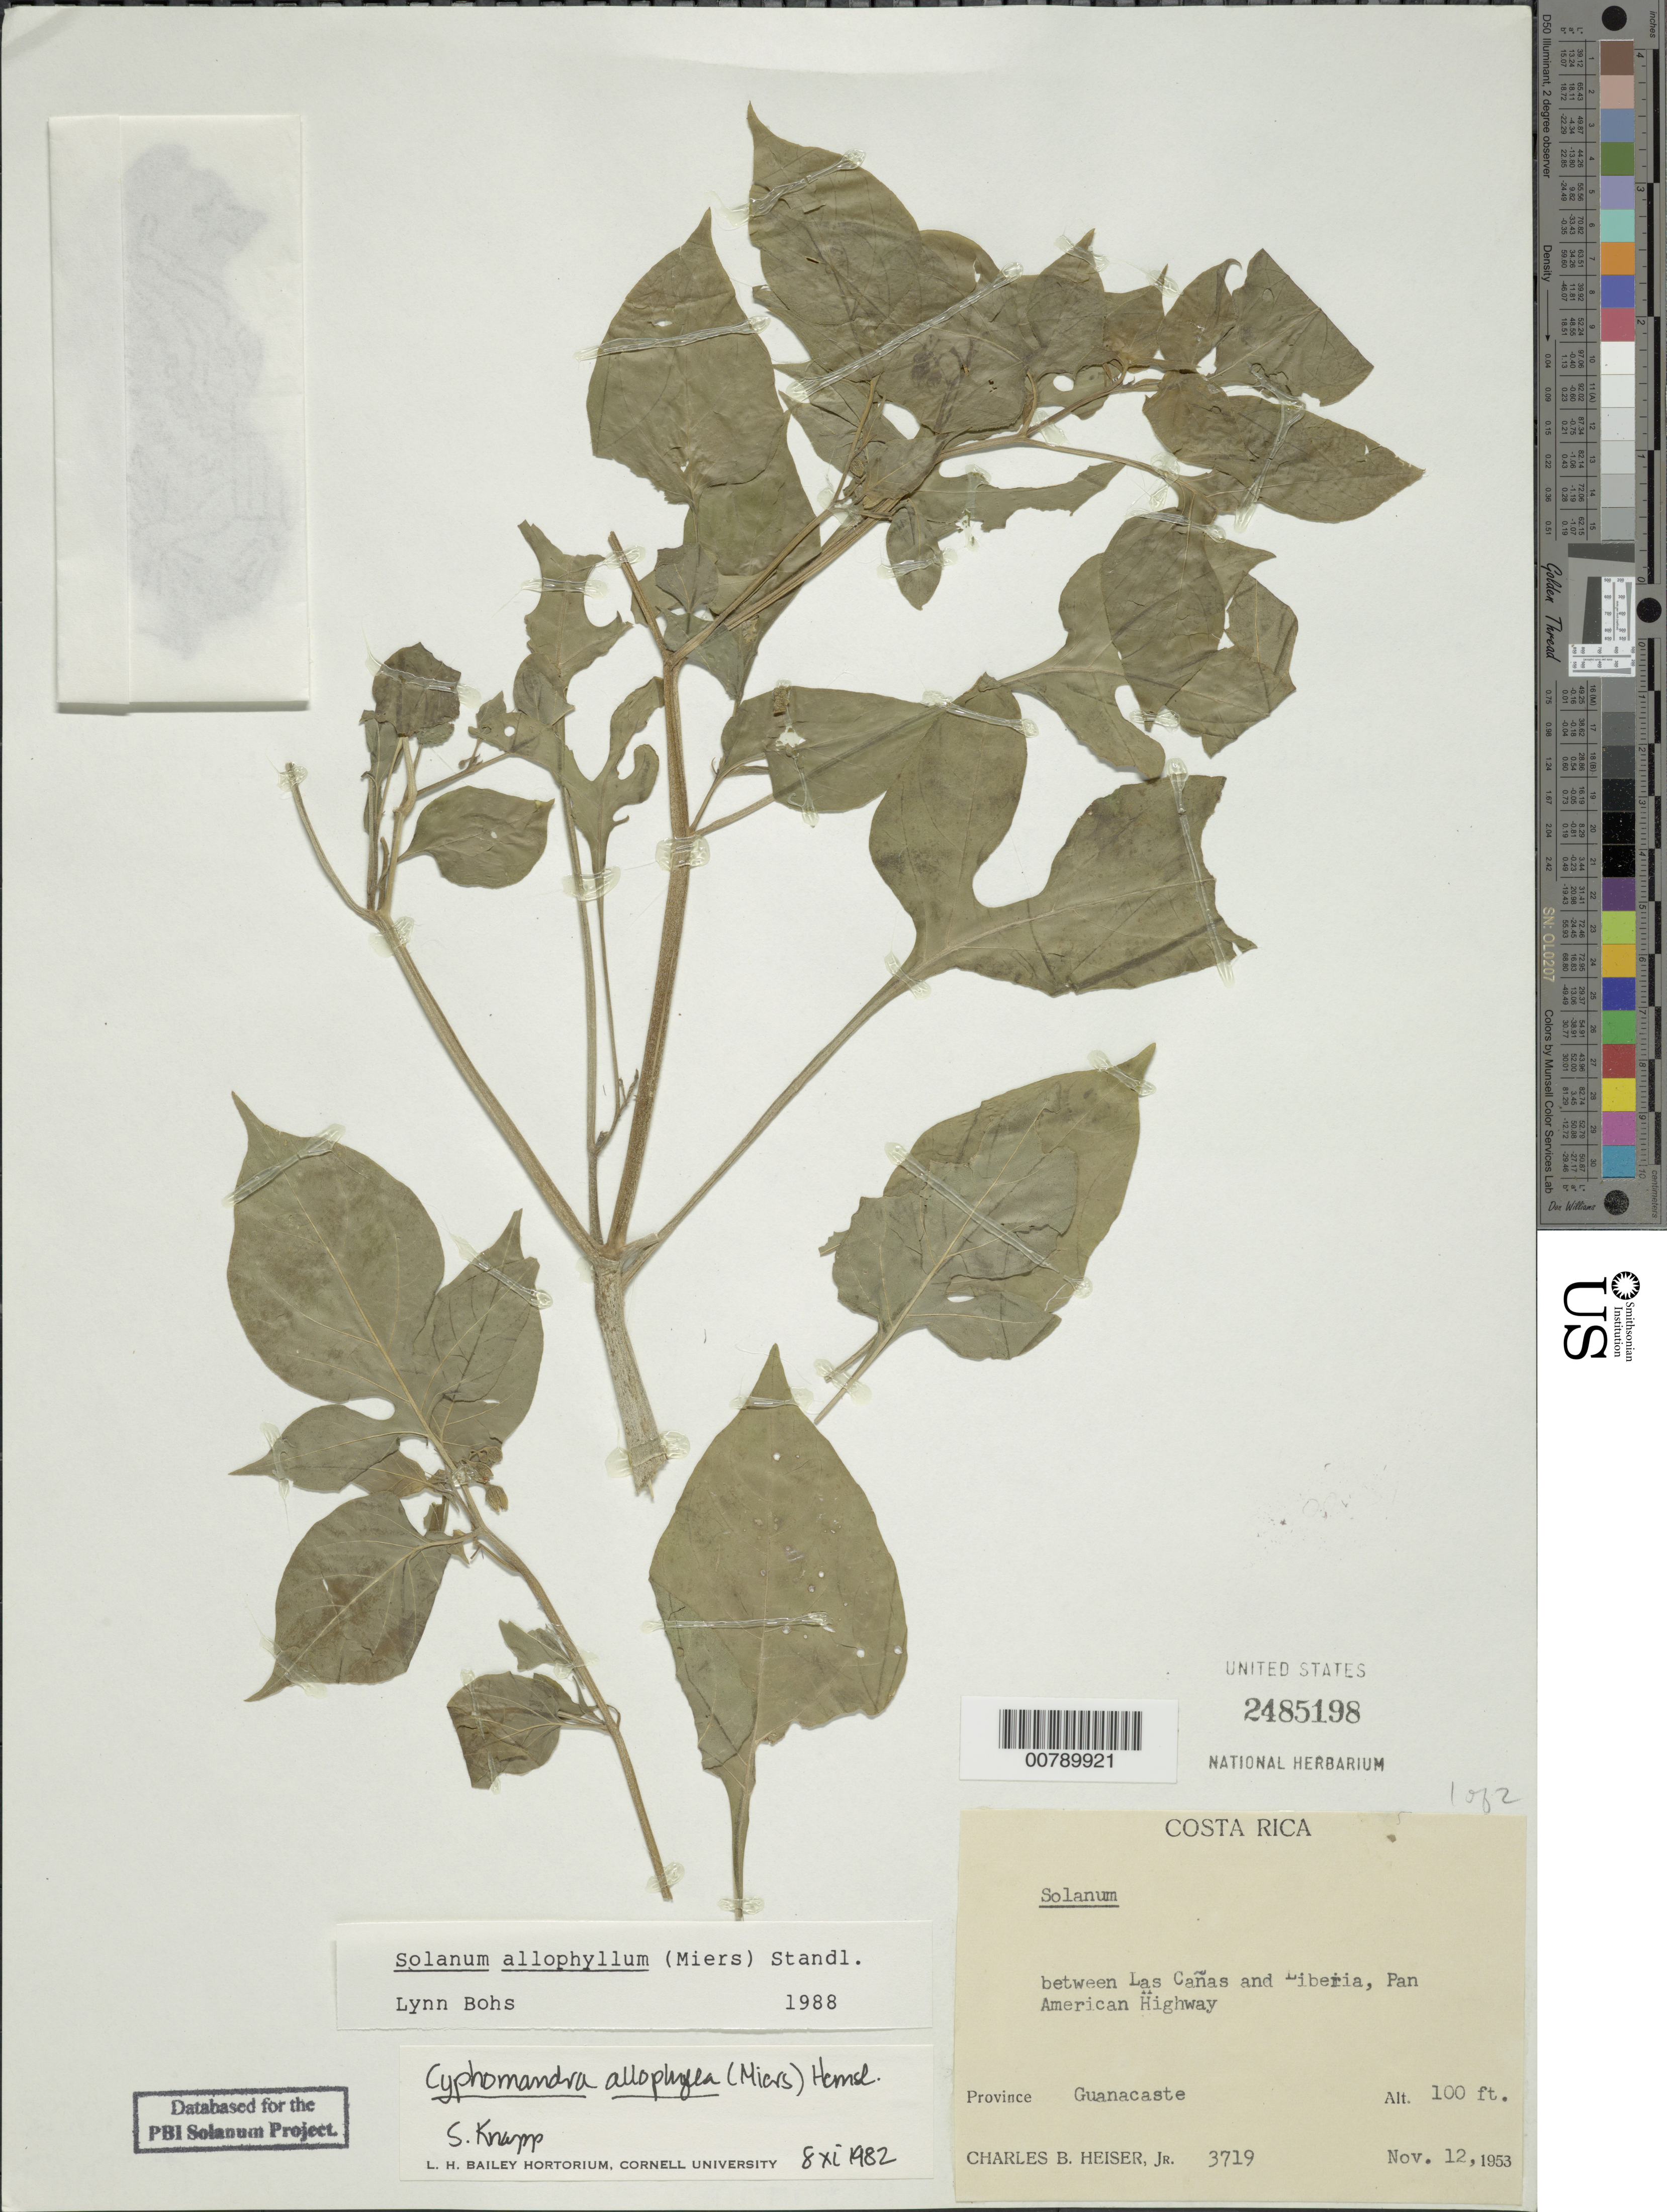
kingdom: Plantae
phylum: Tracheophyta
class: Magnoliopsida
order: Solanales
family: Solanaceae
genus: Solanum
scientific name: Solanum allophyllum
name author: (Miers) Sendtn.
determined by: Bohs, L. A.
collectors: C. B. Heiser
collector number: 3719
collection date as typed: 12 Nov 1953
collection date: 1953-11-12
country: Costa Rica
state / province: Guanacaste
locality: between Las Cañas and Liberia, Pan American Highway.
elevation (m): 30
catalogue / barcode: US 2485198